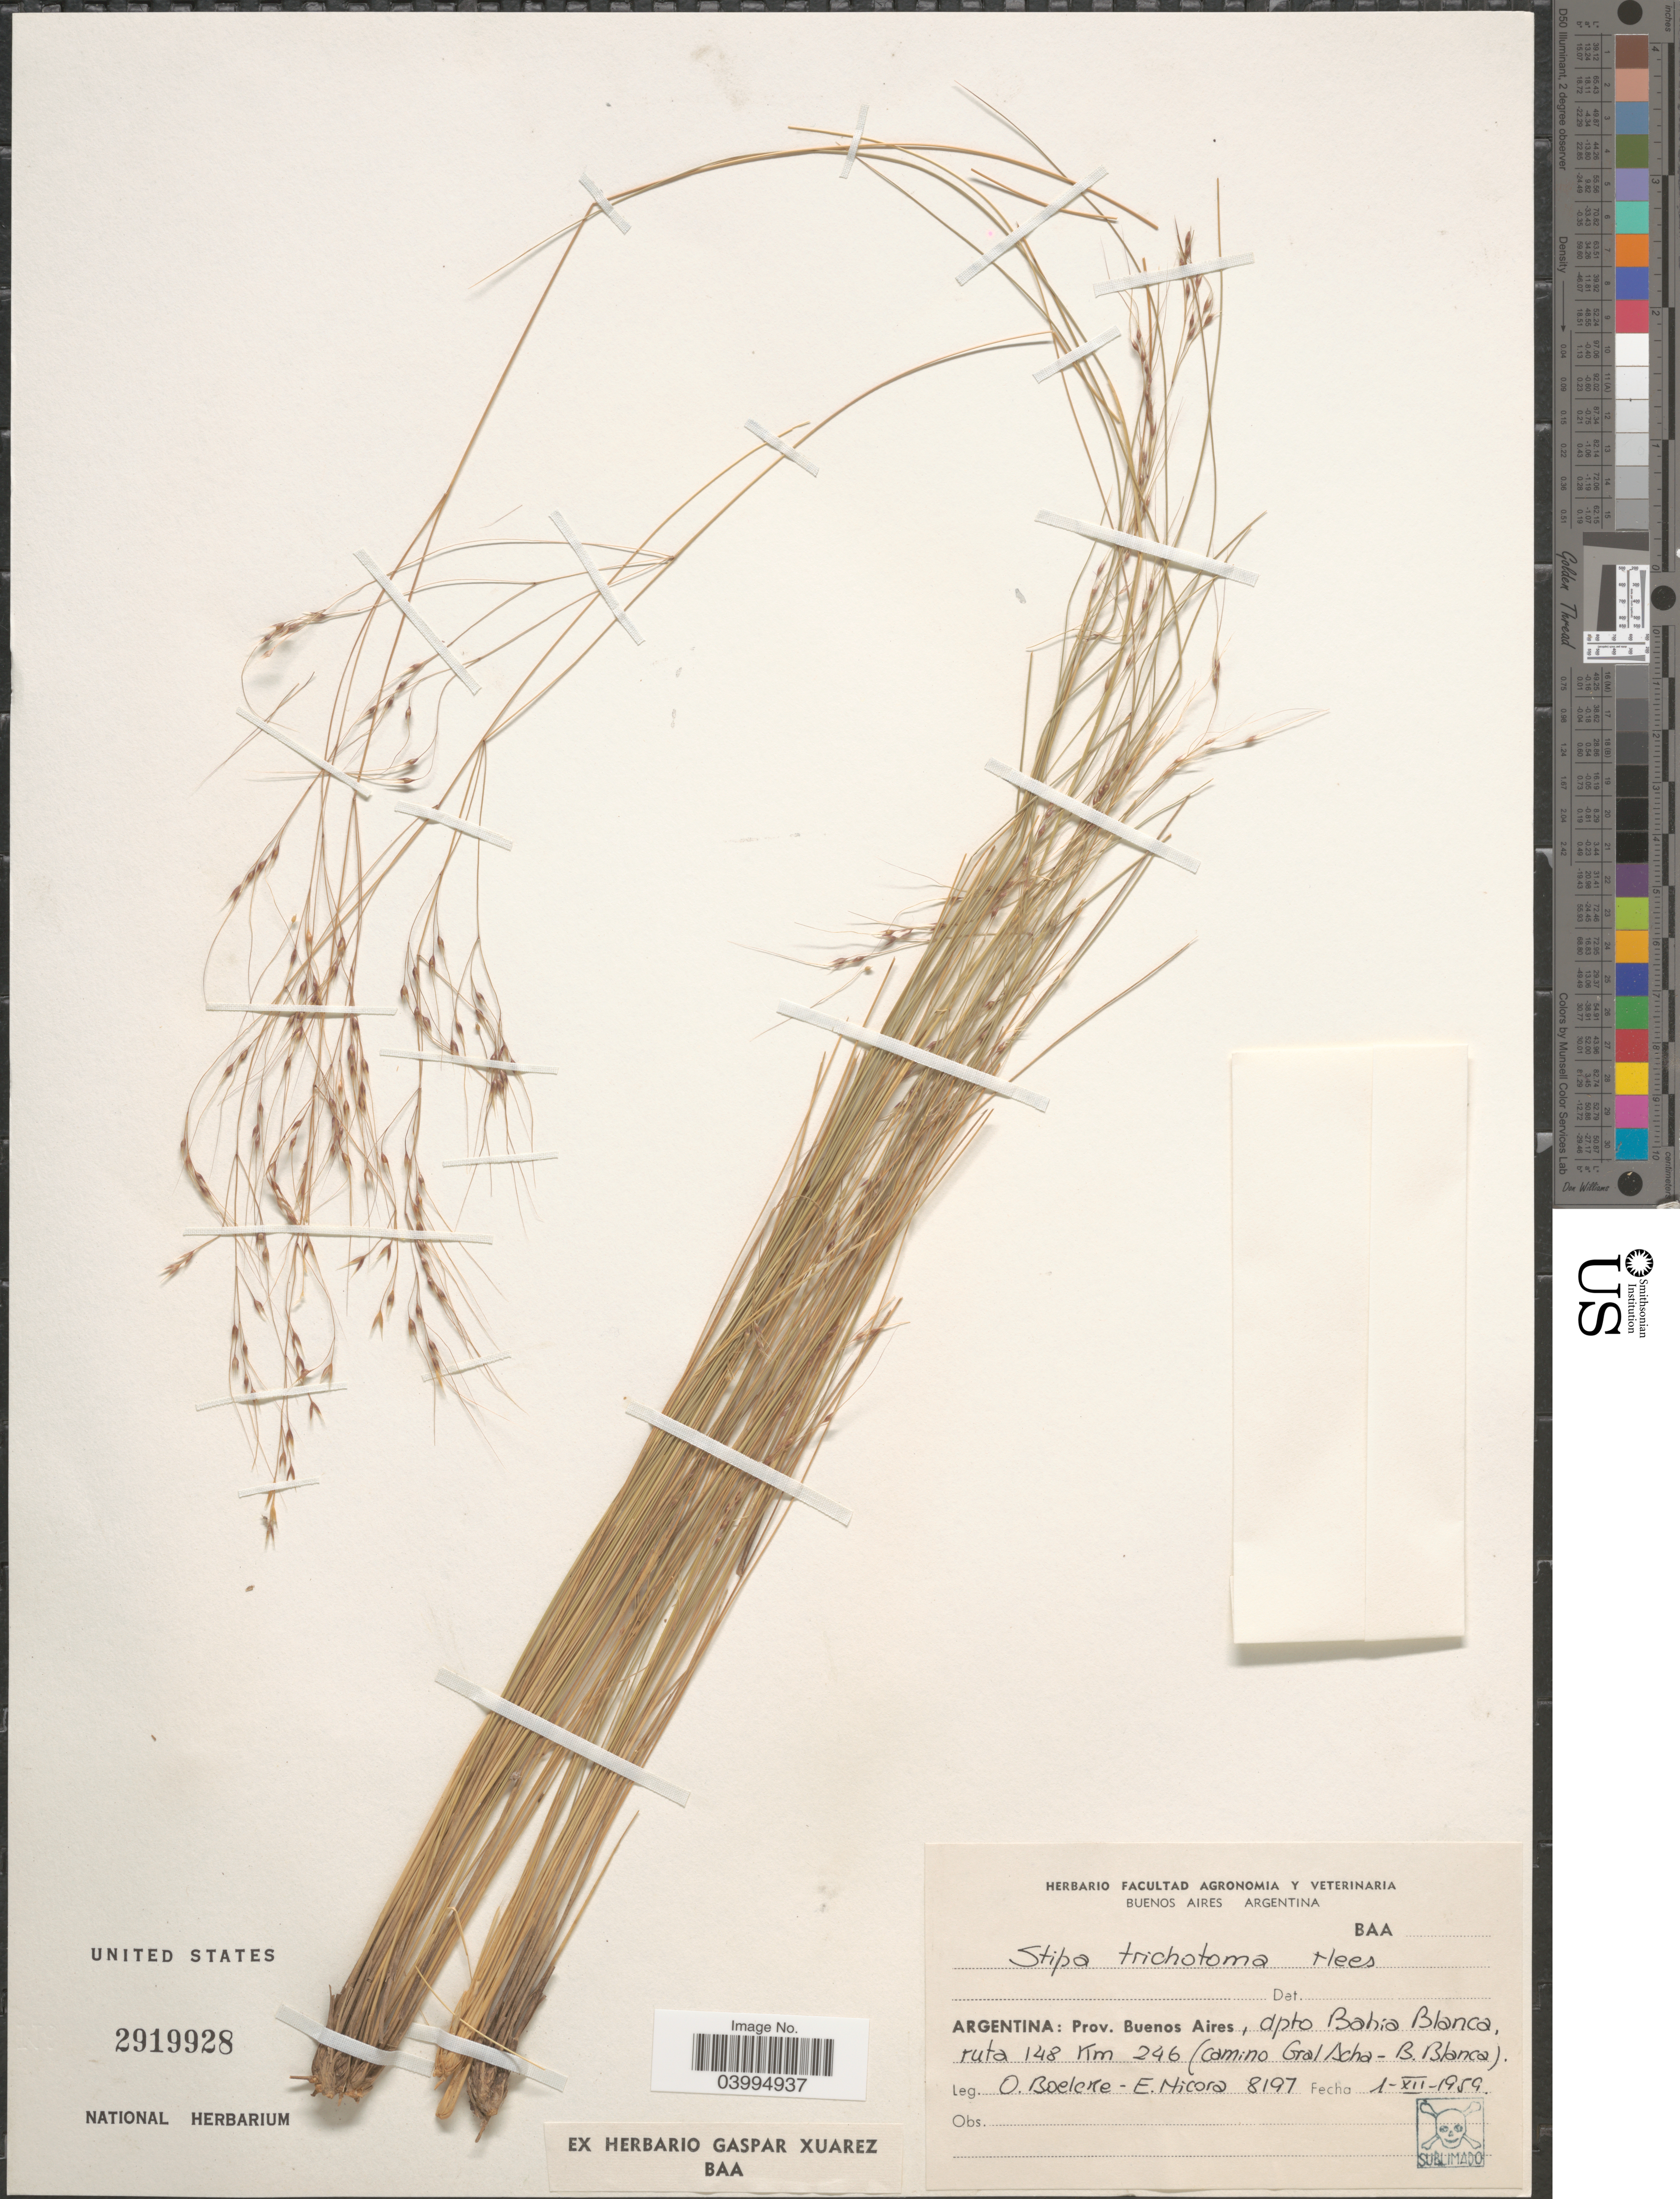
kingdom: Plantae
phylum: Tracheophyta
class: Liliopsida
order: Poales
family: Poaceae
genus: Nassella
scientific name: Nassella trichotoma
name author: (Ness) Hack. ex Arechav.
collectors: O. Boelcke & E. Nicora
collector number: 8197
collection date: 1959-12-01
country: Argentina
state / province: Buenos Aires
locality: Dpto Bahia Blanca, ruta 148 Km 246 (camino Gral Acha - B. blanca).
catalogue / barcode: US 2919928